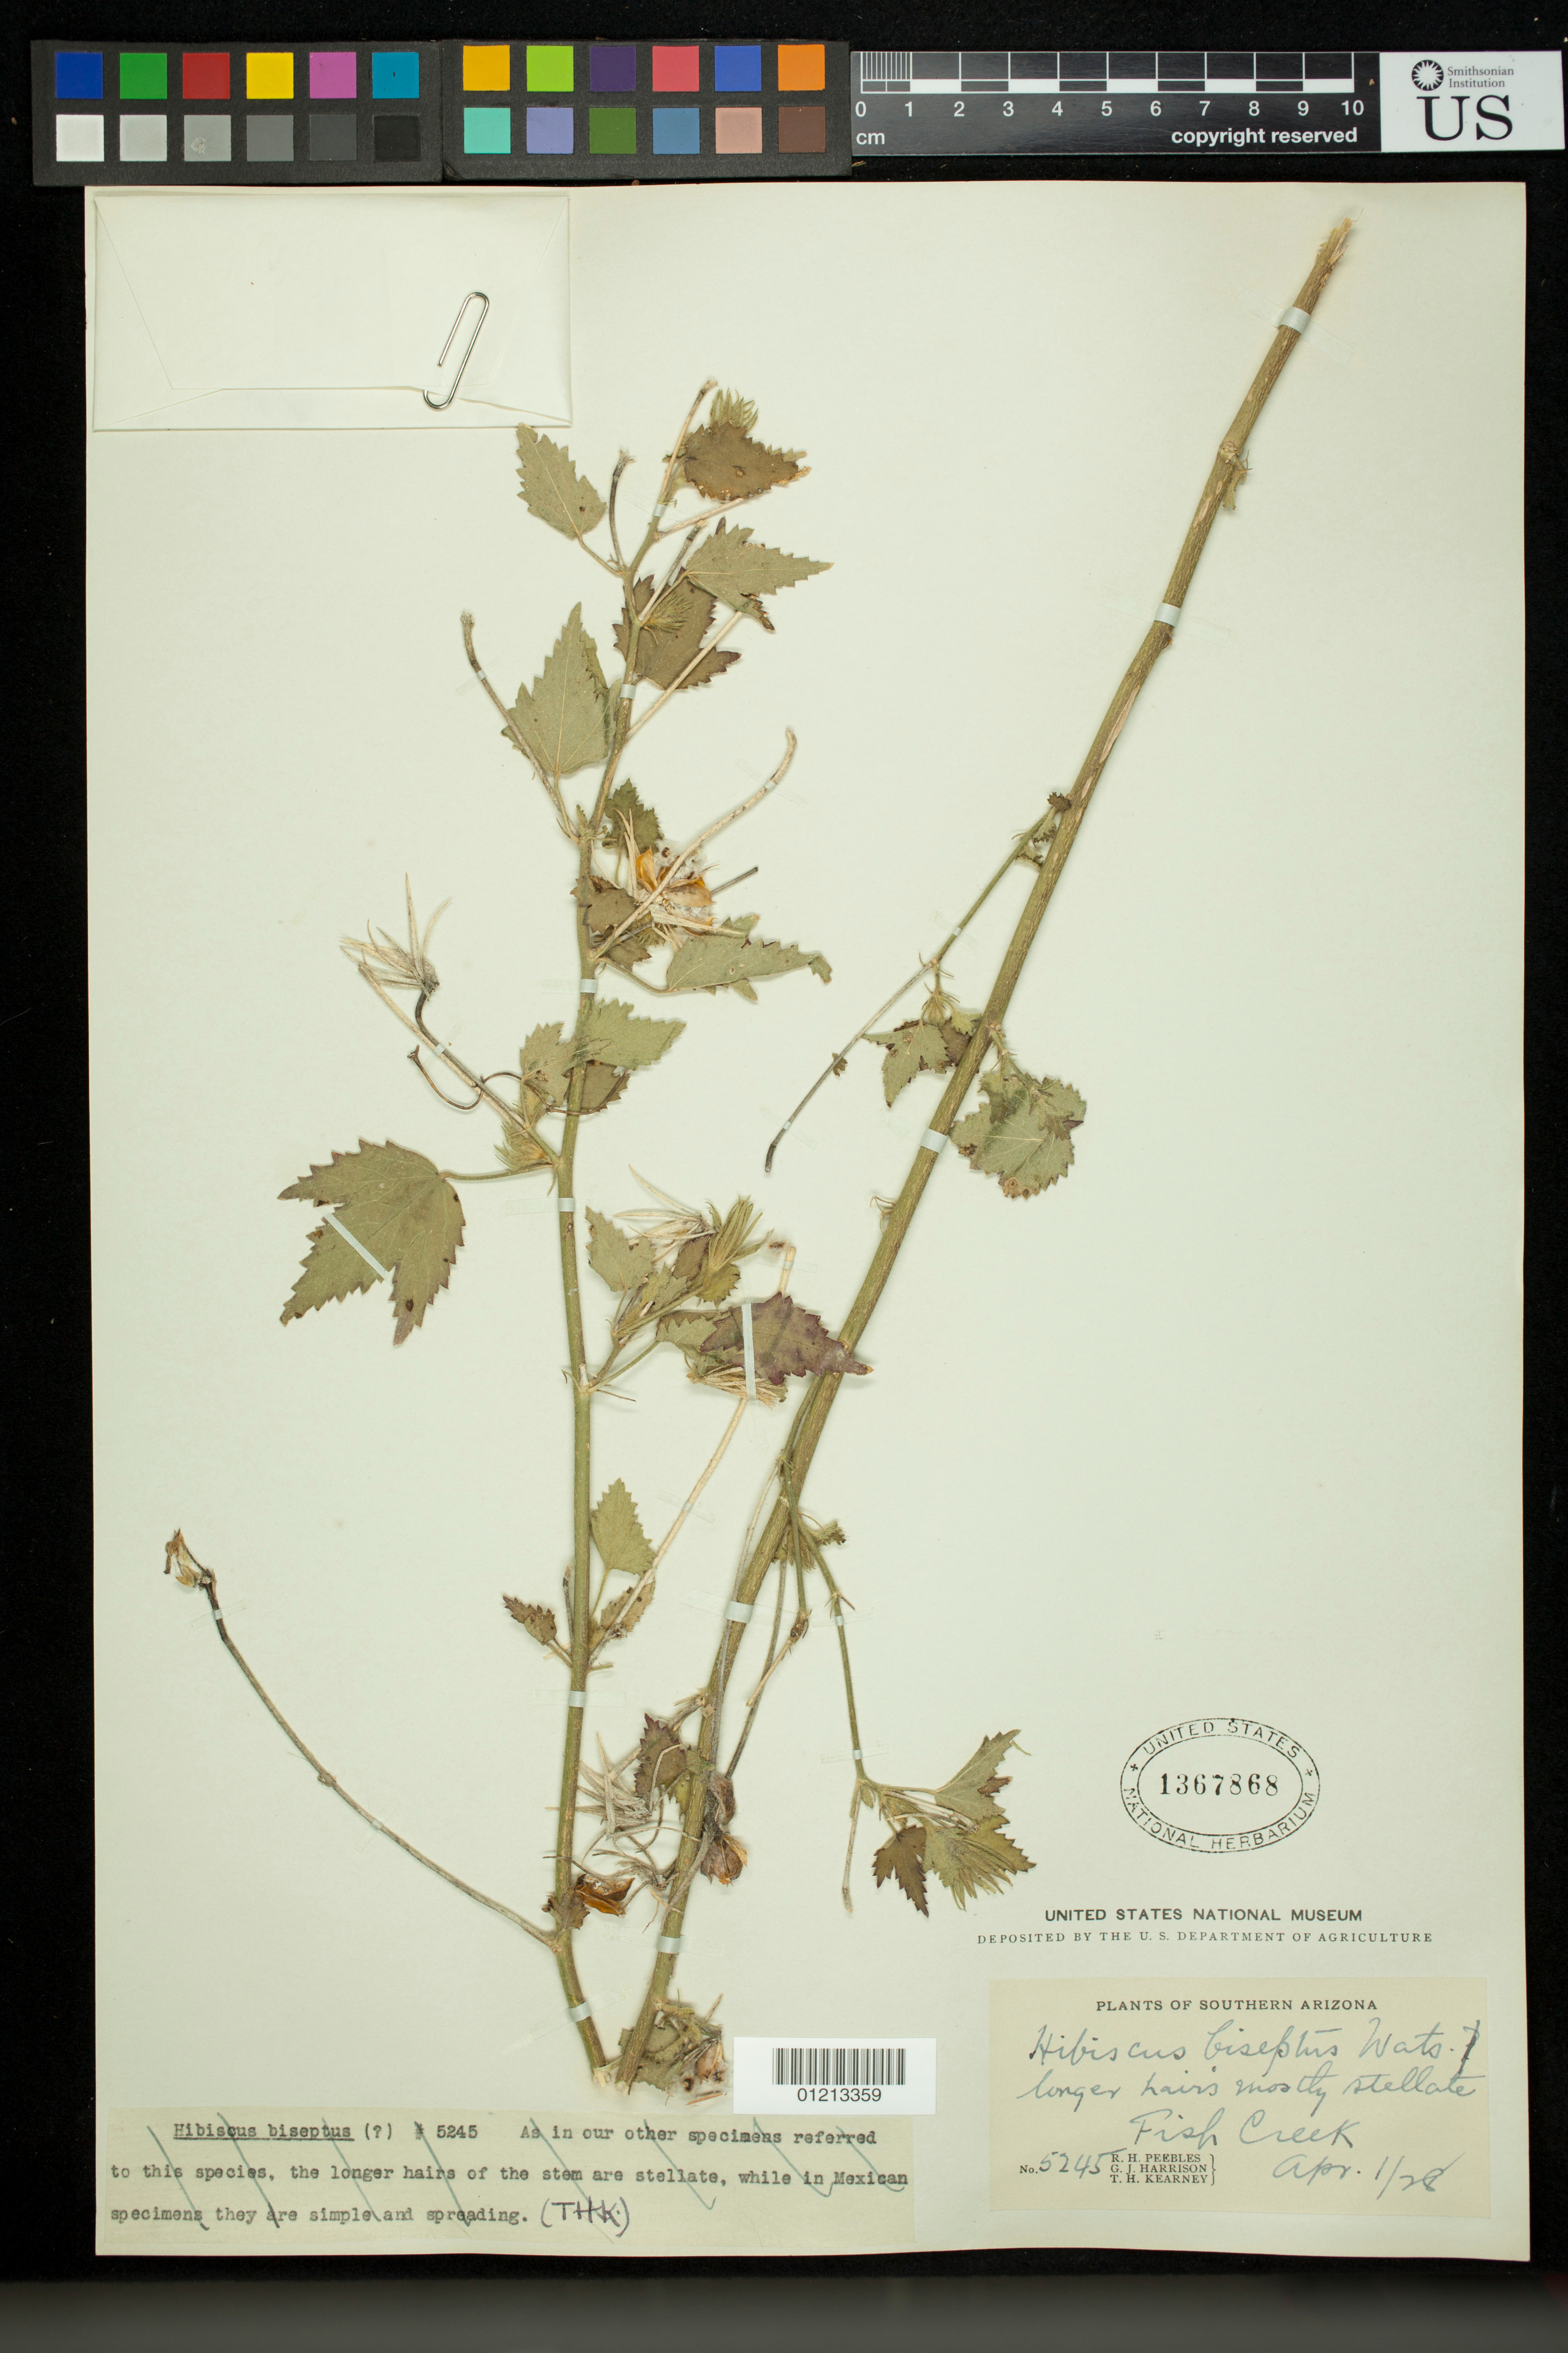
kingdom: Plantae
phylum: Tracheophyta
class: Magnoliopsida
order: Malvales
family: Malvaceae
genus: Hibiscus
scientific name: Hibiscus biseptus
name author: S. Watson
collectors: R. H. Peebles, G. J. Harrison & T. H. Kearney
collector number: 5245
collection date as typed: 04 Jan 1928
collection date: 1928-01-04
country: United States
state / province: Arizona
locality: Southern Arizona. Fish Creek.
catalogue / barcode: US 1367868